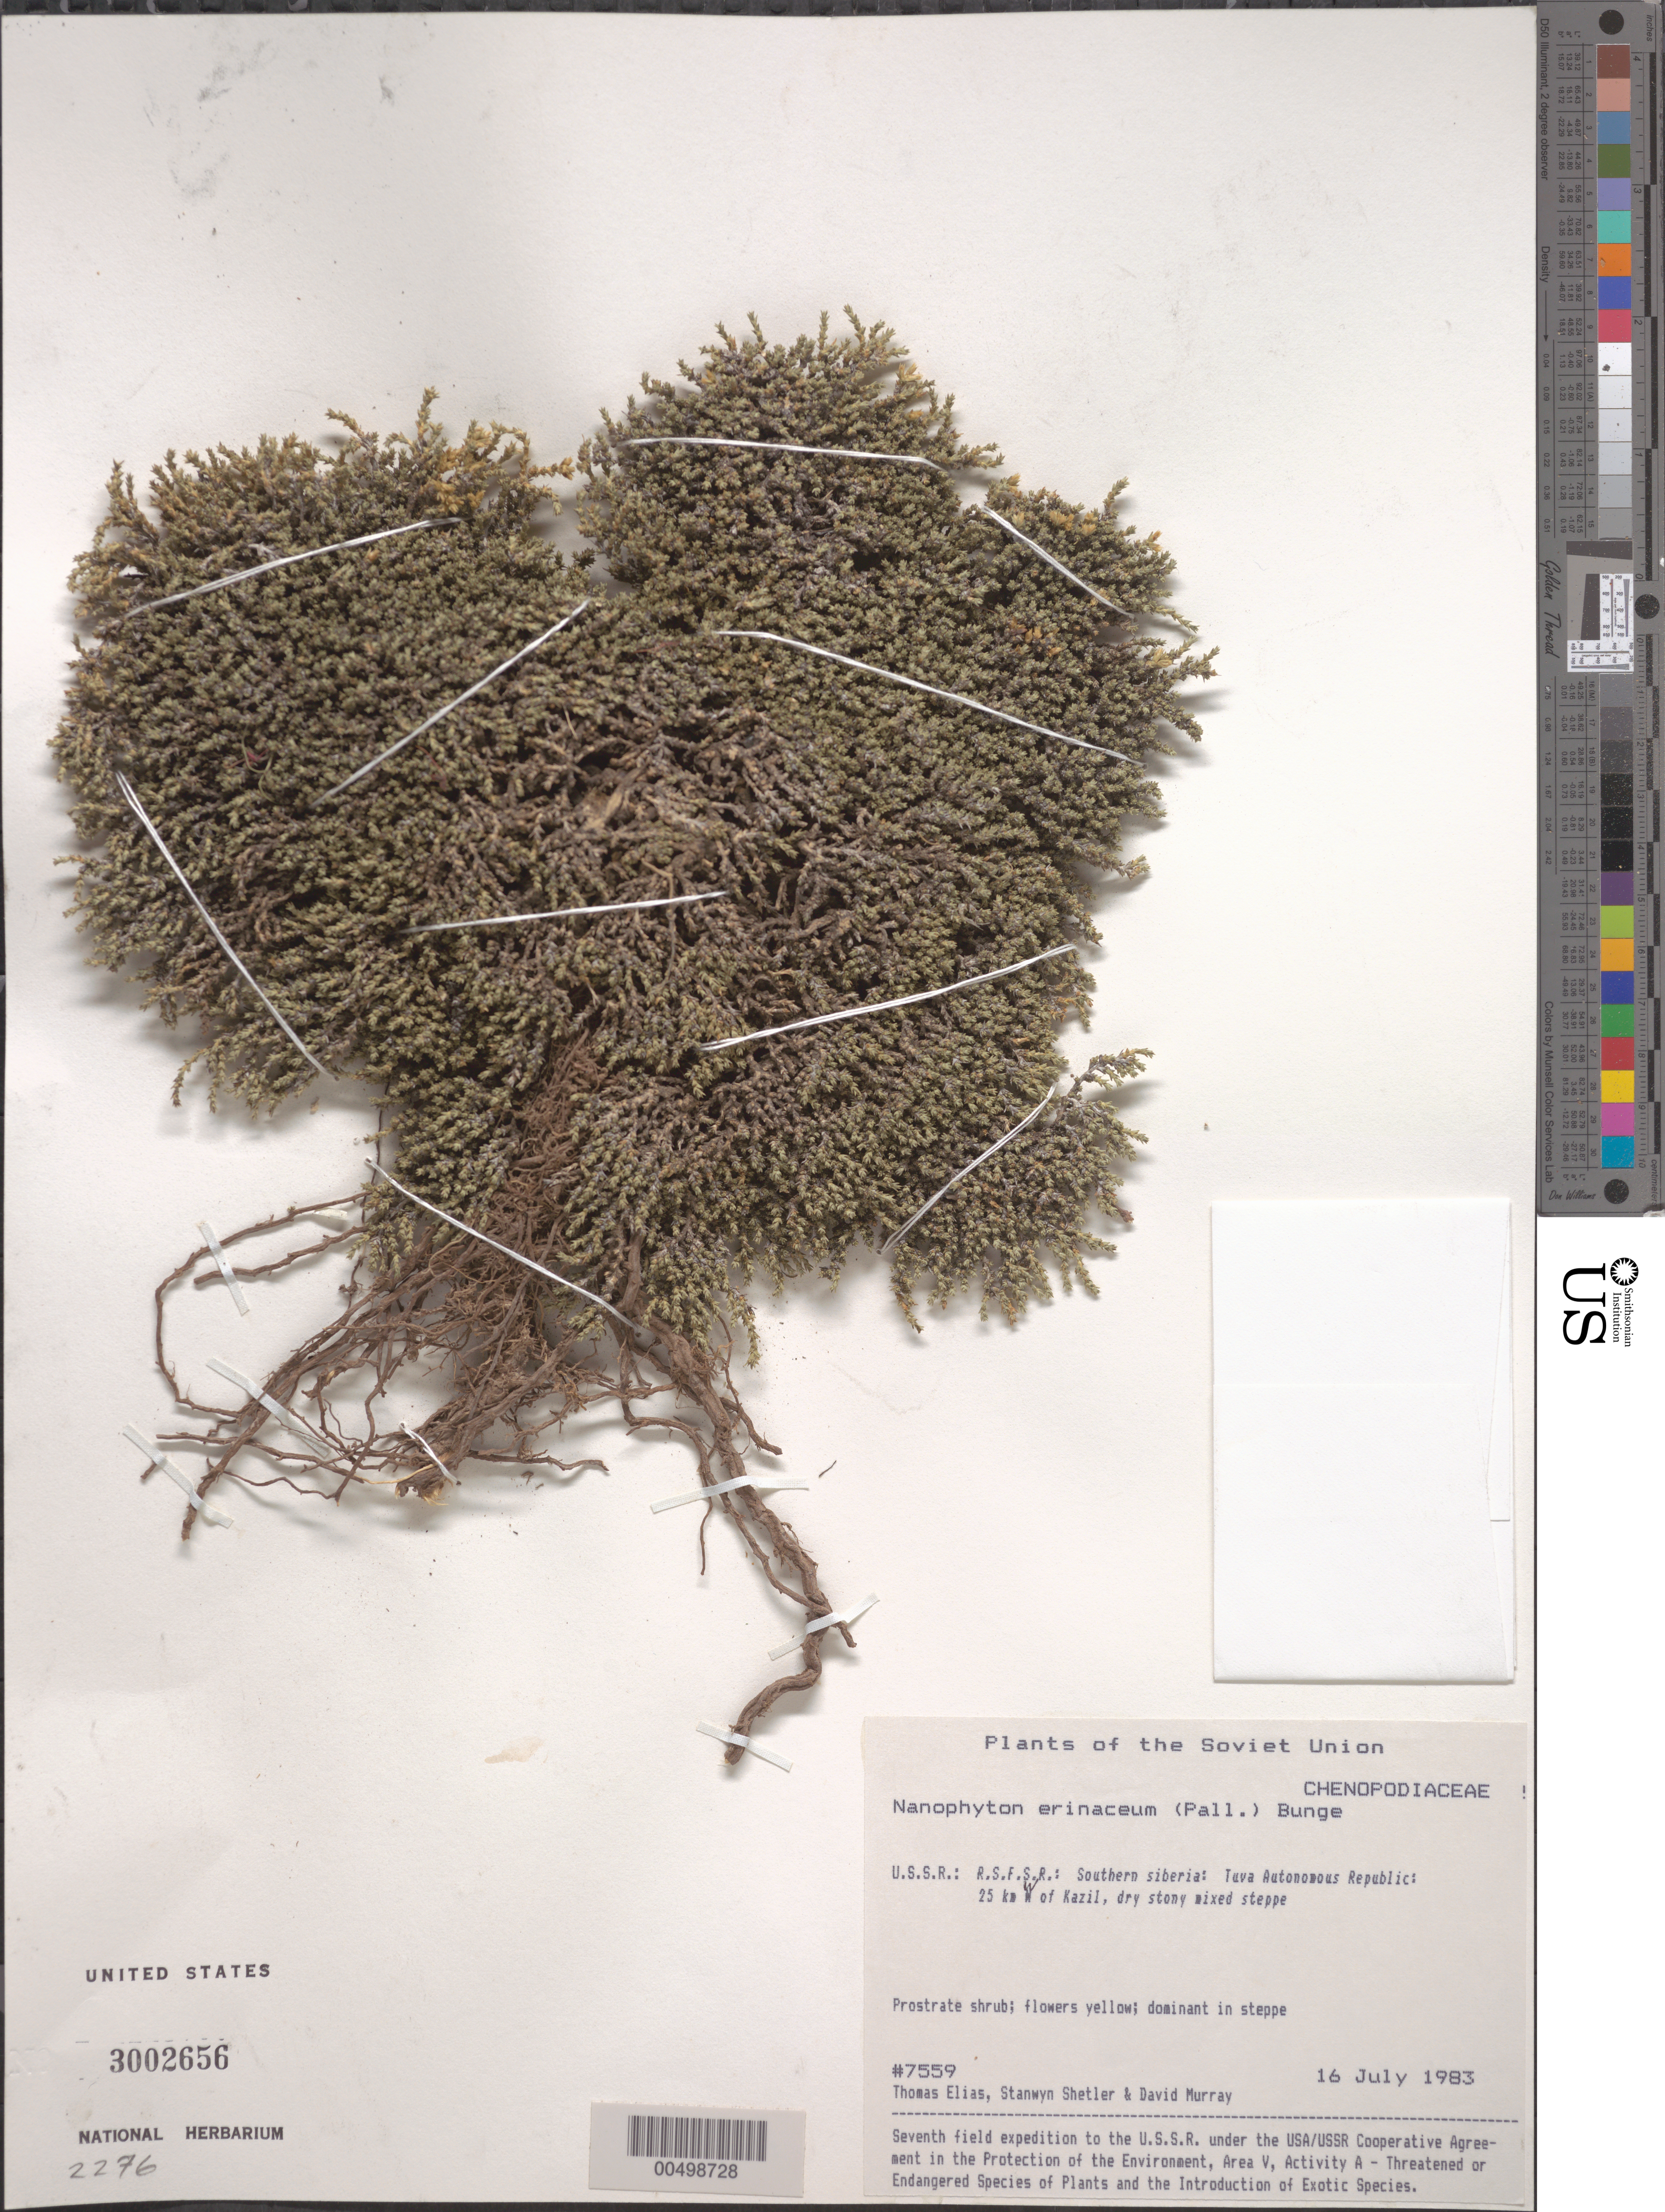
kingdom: Plantae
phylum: Tracheophyta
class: Magnoliopsida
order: Caryophyllales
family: Amaranthaceae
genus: Nanophyton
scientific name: Nanophyton erinaceum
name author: (Pall.) Bunge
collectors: T. Elias, S. Shetler & D. F. Murray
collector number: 7559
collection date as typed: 16 Jul 1983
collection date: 1983-07-16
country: Russian Federation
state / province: Tuva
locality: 25 km W of Kazil [Kyzyl]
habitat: dry stony mixed steppe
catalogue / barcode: US 3002656